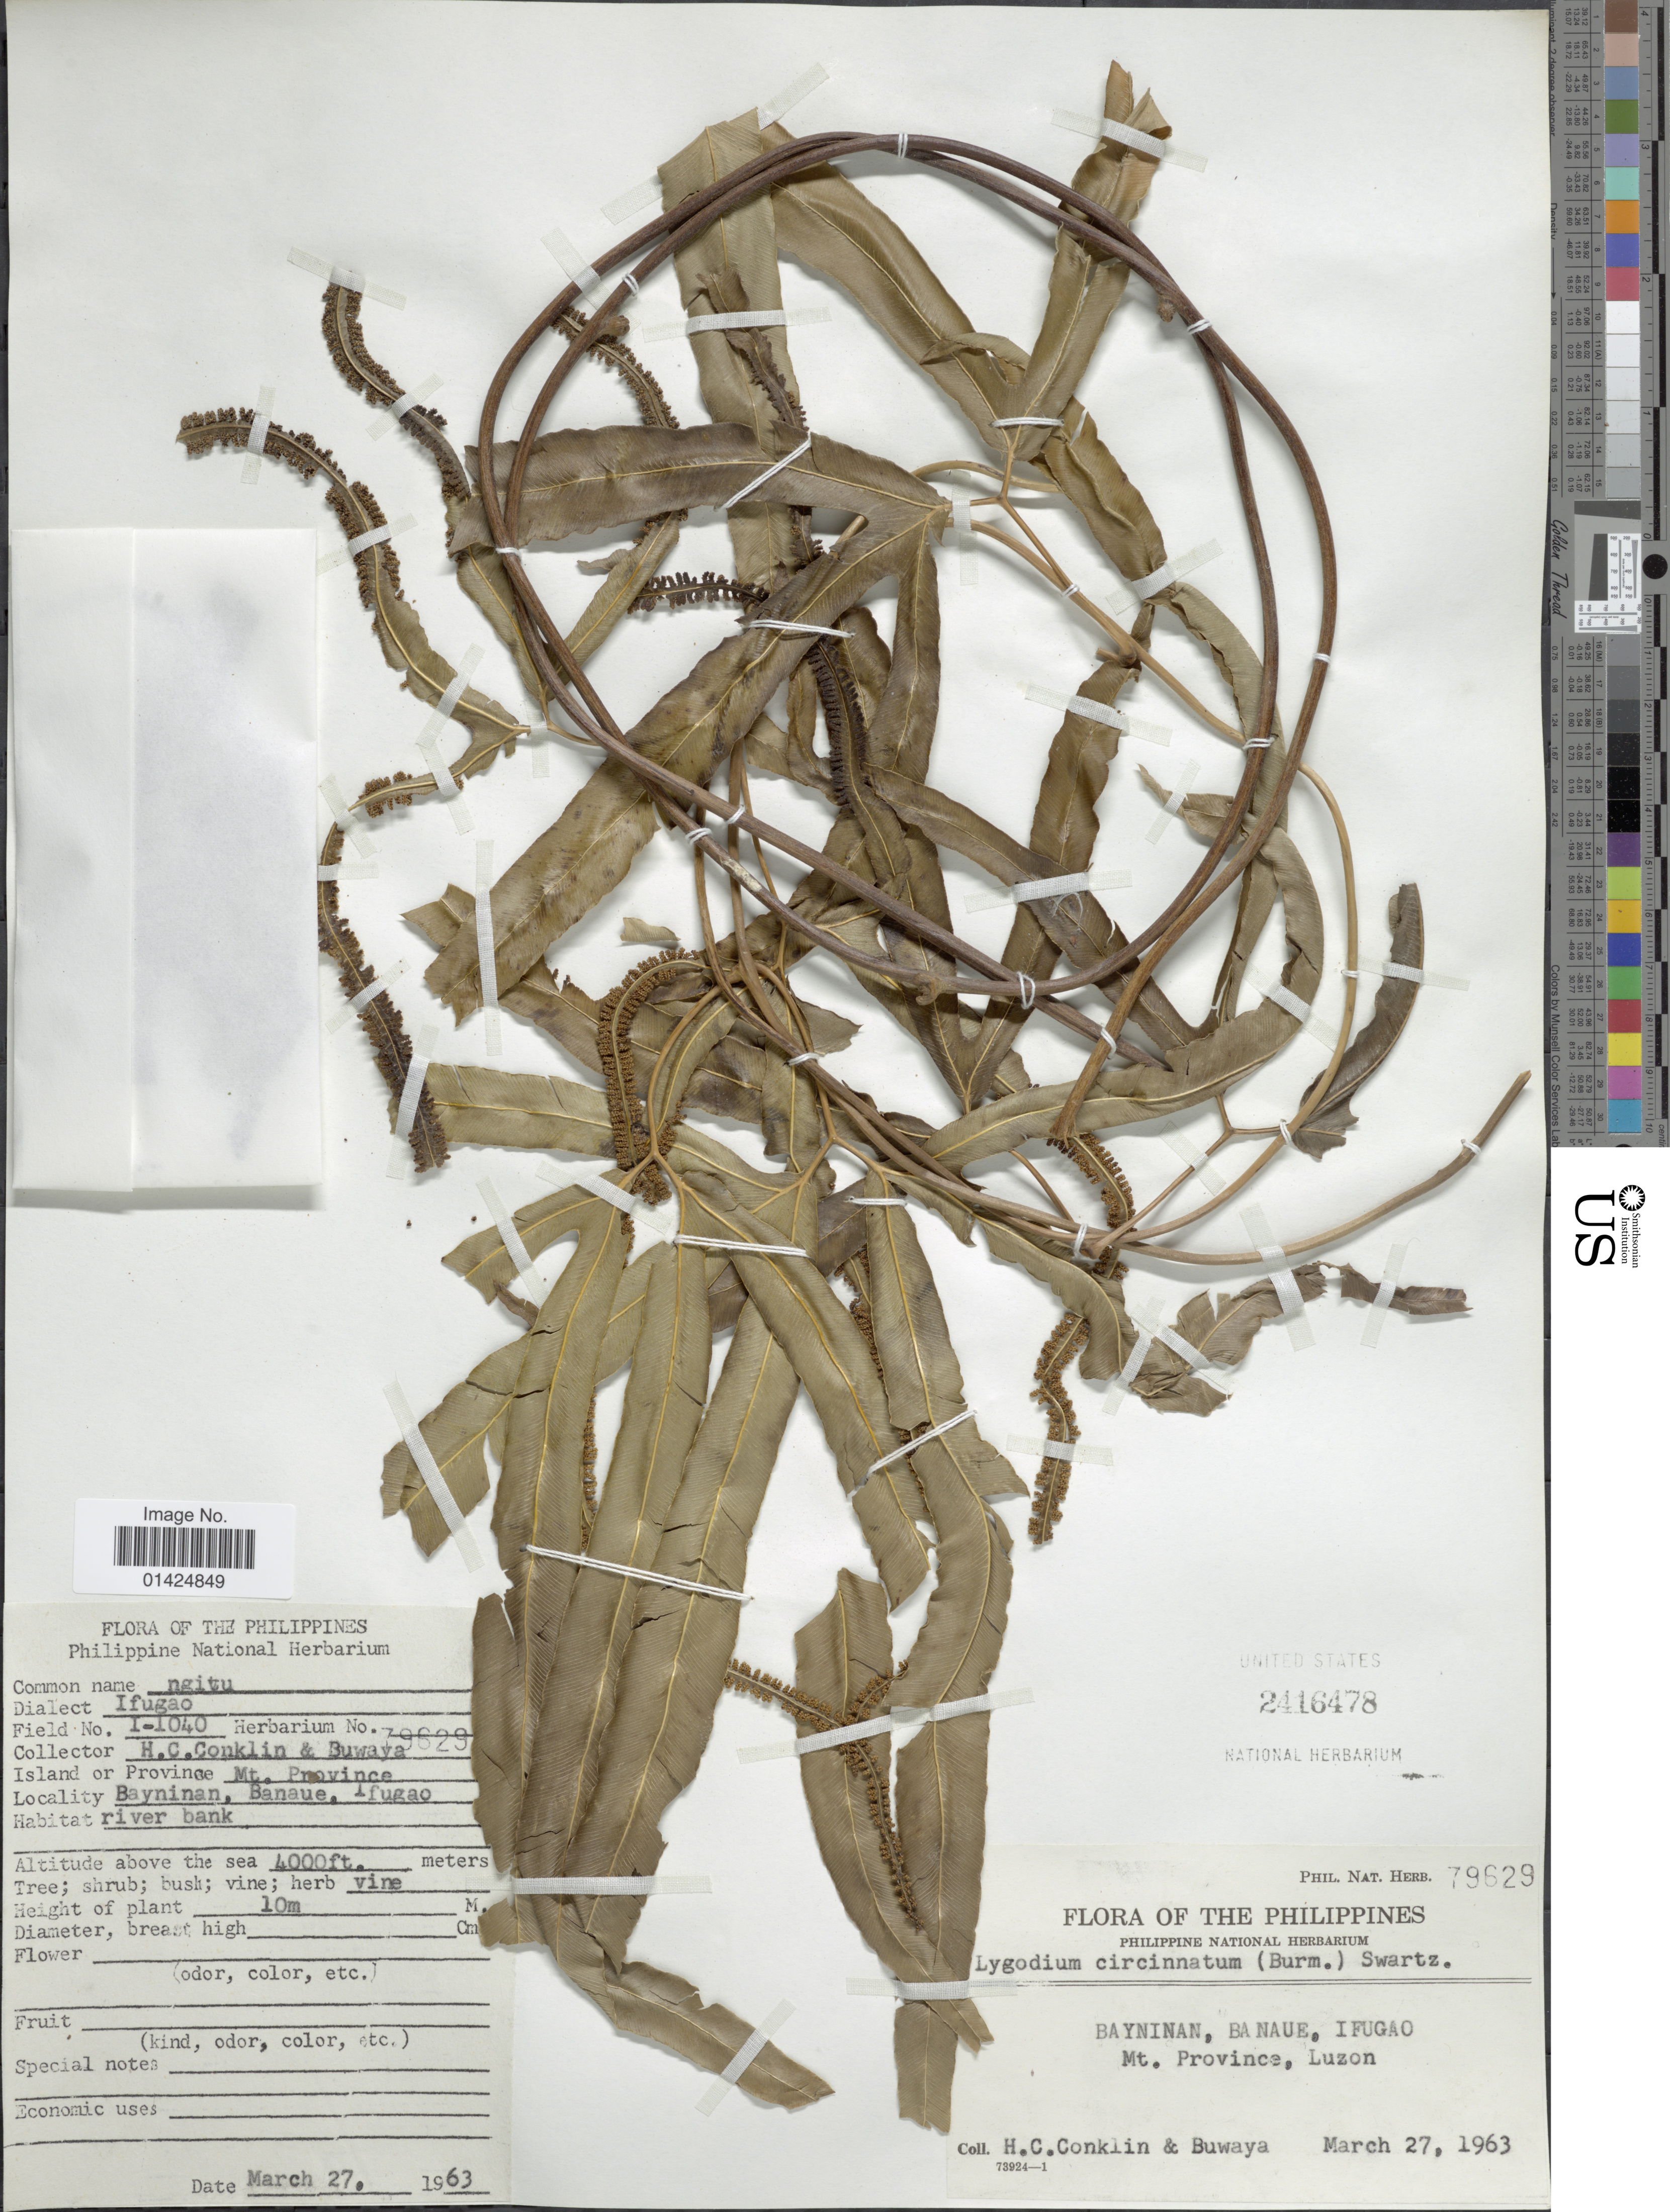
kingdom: Plantae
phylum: Tracheophyta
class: Polypodiopsida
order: Schizaeales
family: Lygodiaceae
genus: Lygodium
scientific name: Lygodium circinnatum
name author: (Burm. f.) Sw.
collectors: H. Conklin & -. Buwaya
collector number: Phil. Nat. Herb 79629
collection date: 1963-03-27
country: Philippines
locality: Bayninan, Banaue, Ifugao, Mt. Province, Luzon.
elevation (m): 1219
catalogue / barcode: US 2416478